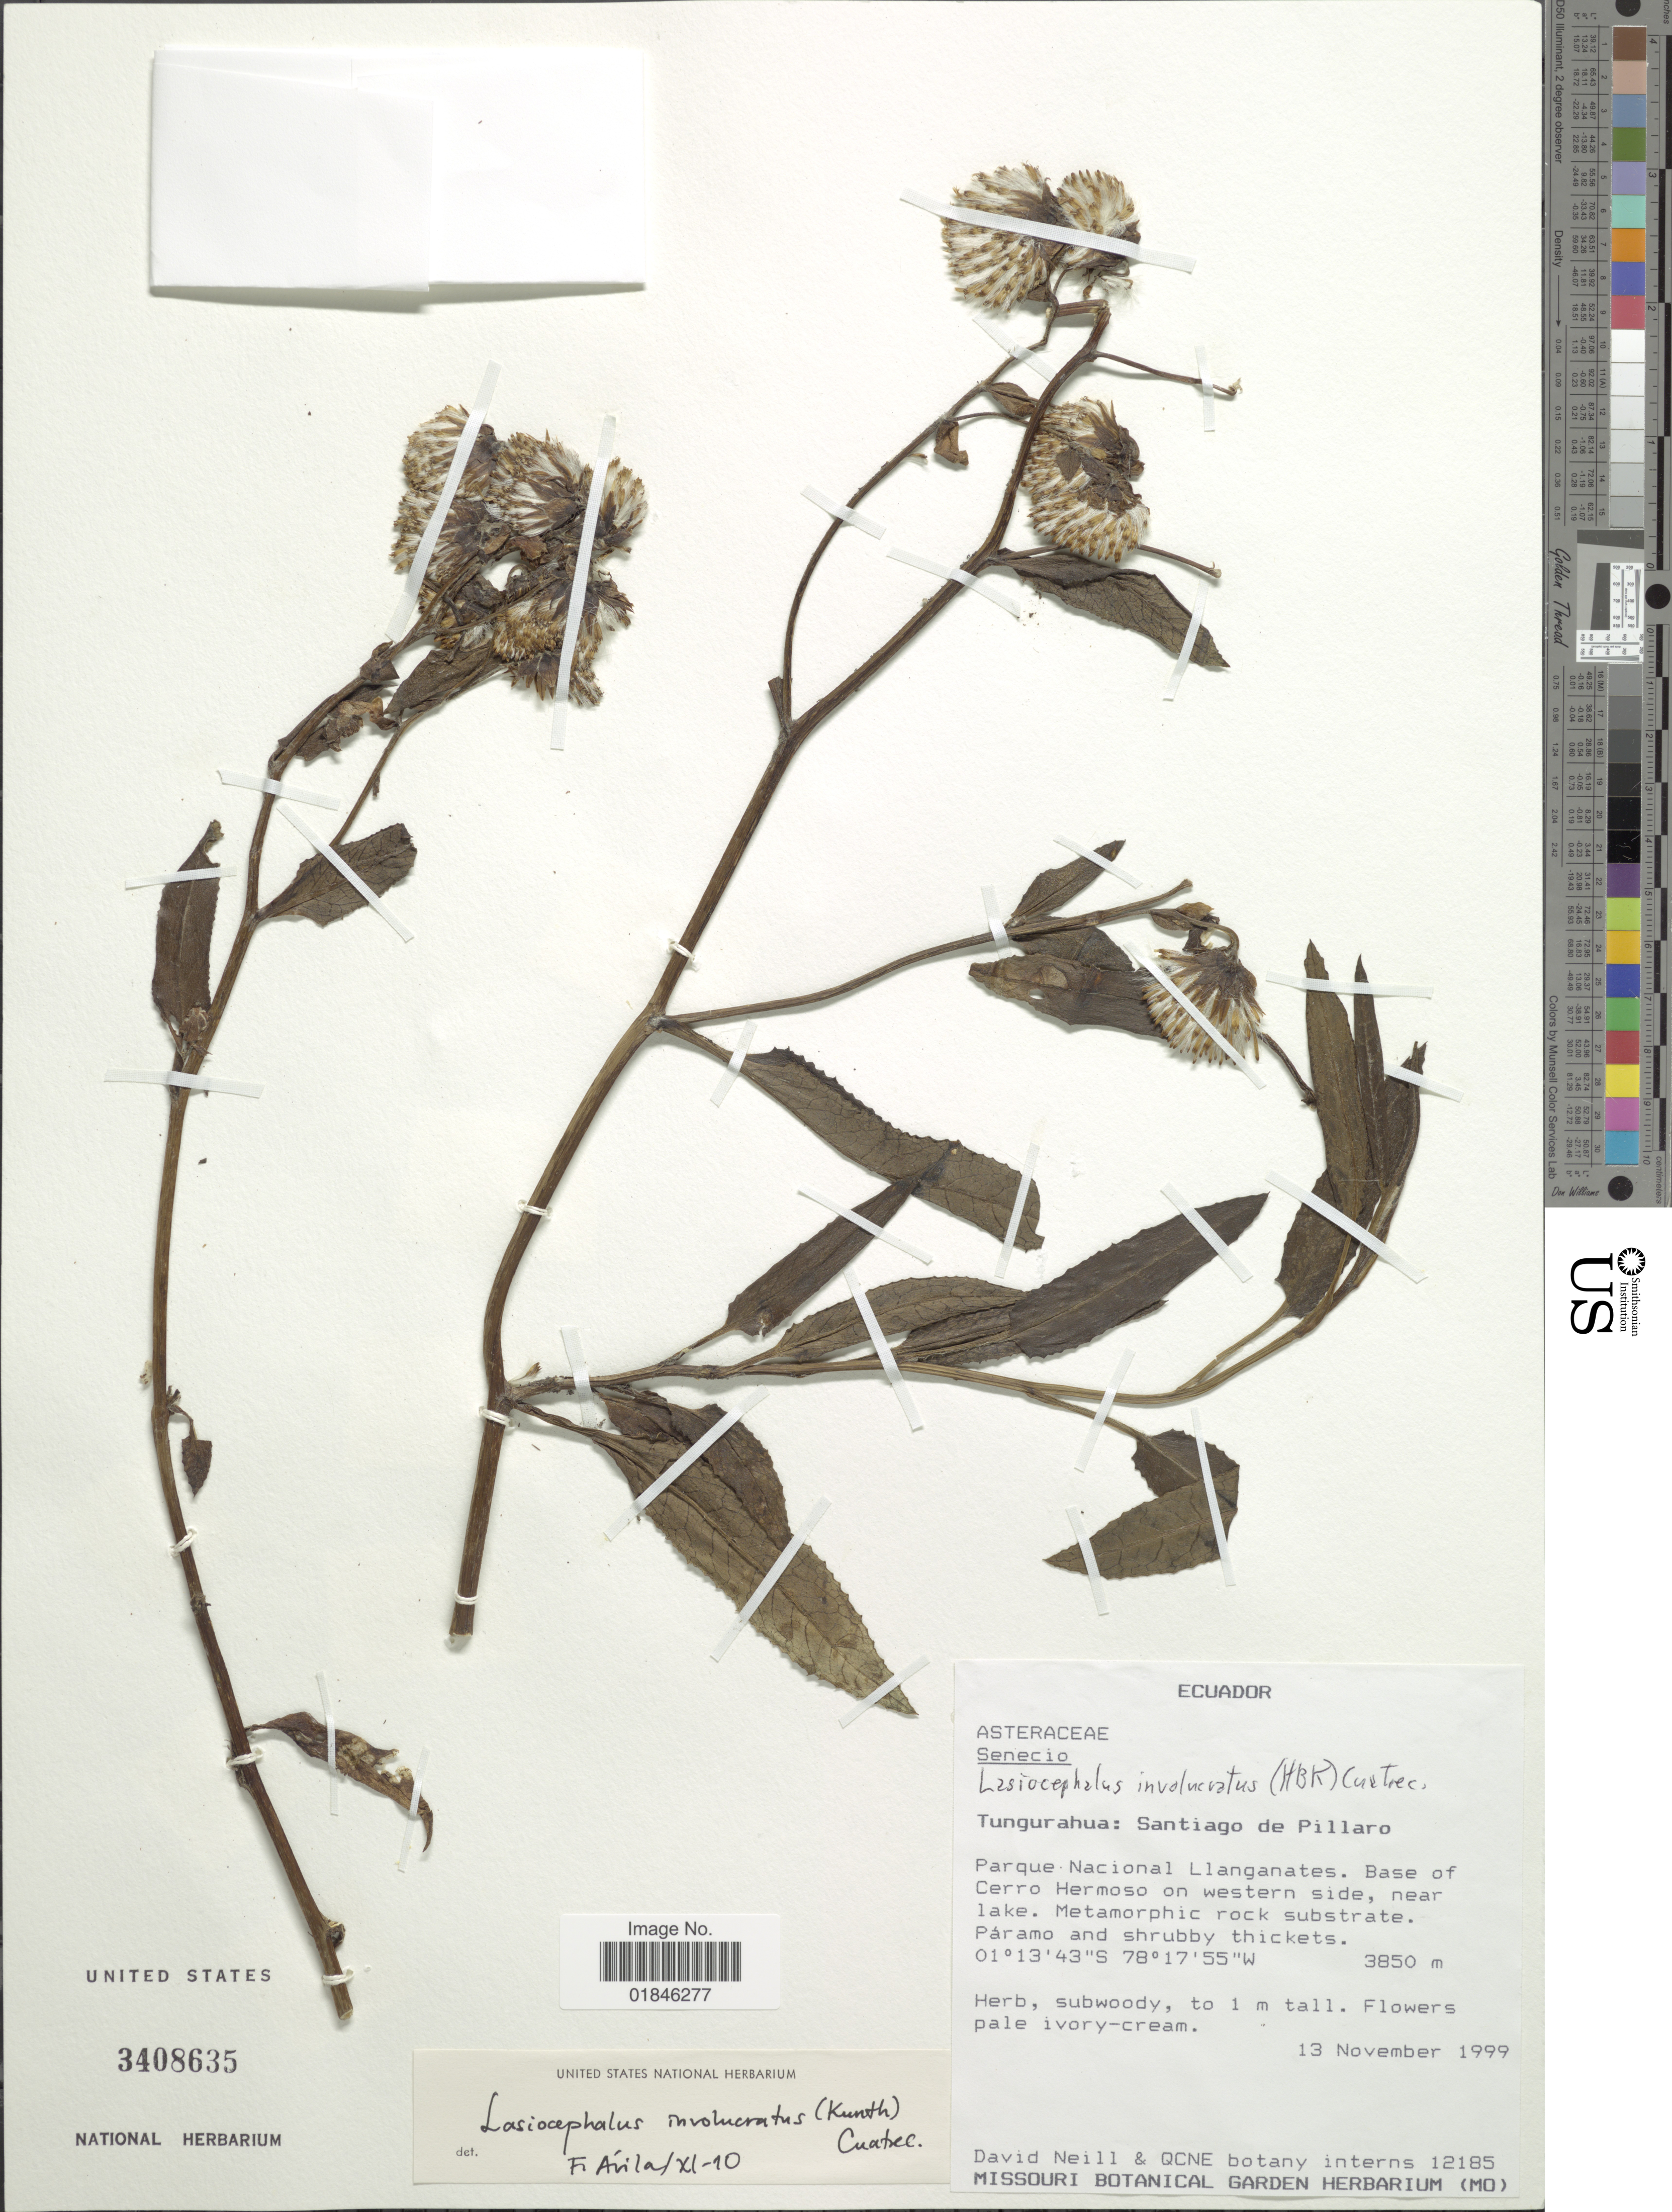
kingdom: Plantae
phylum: Tracheophyta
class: Magnoliopsida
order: Asterales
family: Asteraceae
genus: Senecio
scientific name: Senecio involucratus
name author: (Kunth) DC.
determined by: Salomon, Luciana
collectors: D. A. Neill & QCNE botany interns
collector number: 12185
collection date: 1999-11-13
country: Ecuador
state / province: Tungurahua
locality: Santiago de Pillaro. Parque Nacional Llanganates. Base of Cerro Hermoso on western side, near lake.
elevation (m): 3850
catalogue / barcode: US 3408635